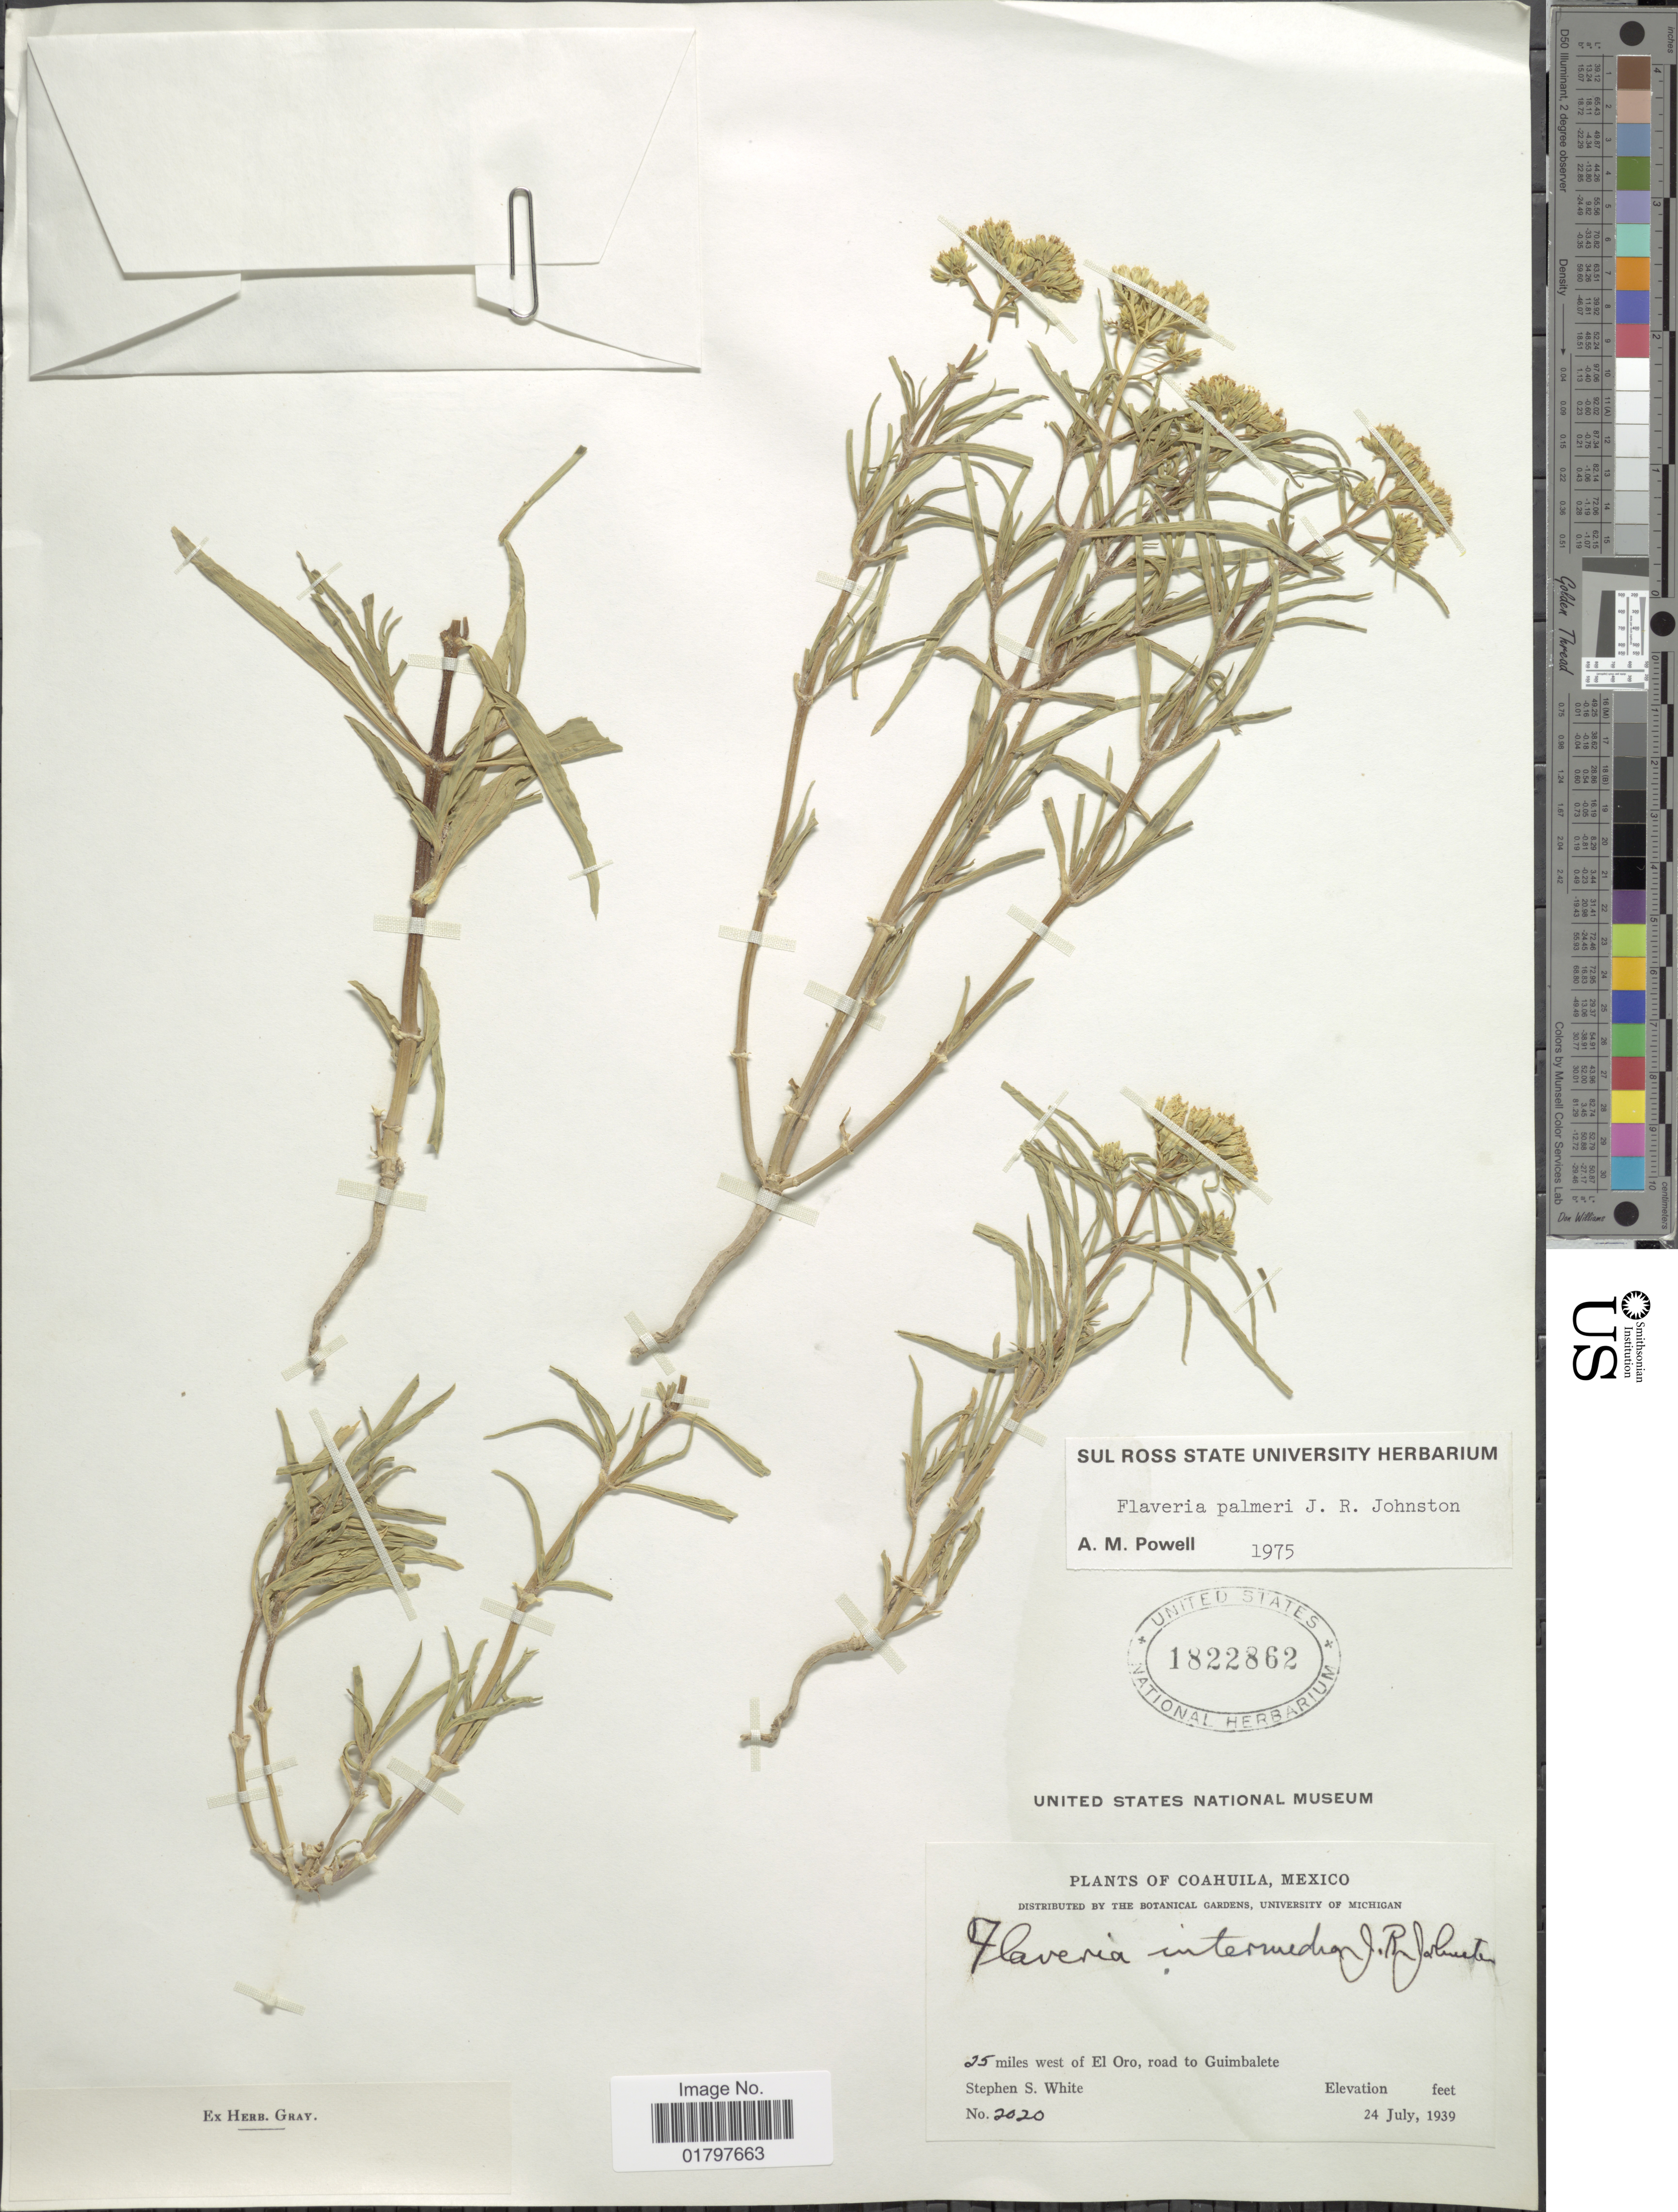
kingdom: Plantae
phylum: Tracheophyta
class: Magnoliopsida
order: Asterales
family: Asteraceae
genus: Flaveria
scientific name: Flaveria palmeri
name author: J.R. Johnst.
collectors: S. S. White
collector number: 2020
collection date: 1939-07-24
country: Mexico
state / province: Coahuila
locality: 25 miles west of El Oro, road to Guimbalete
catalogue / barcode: US 1822862